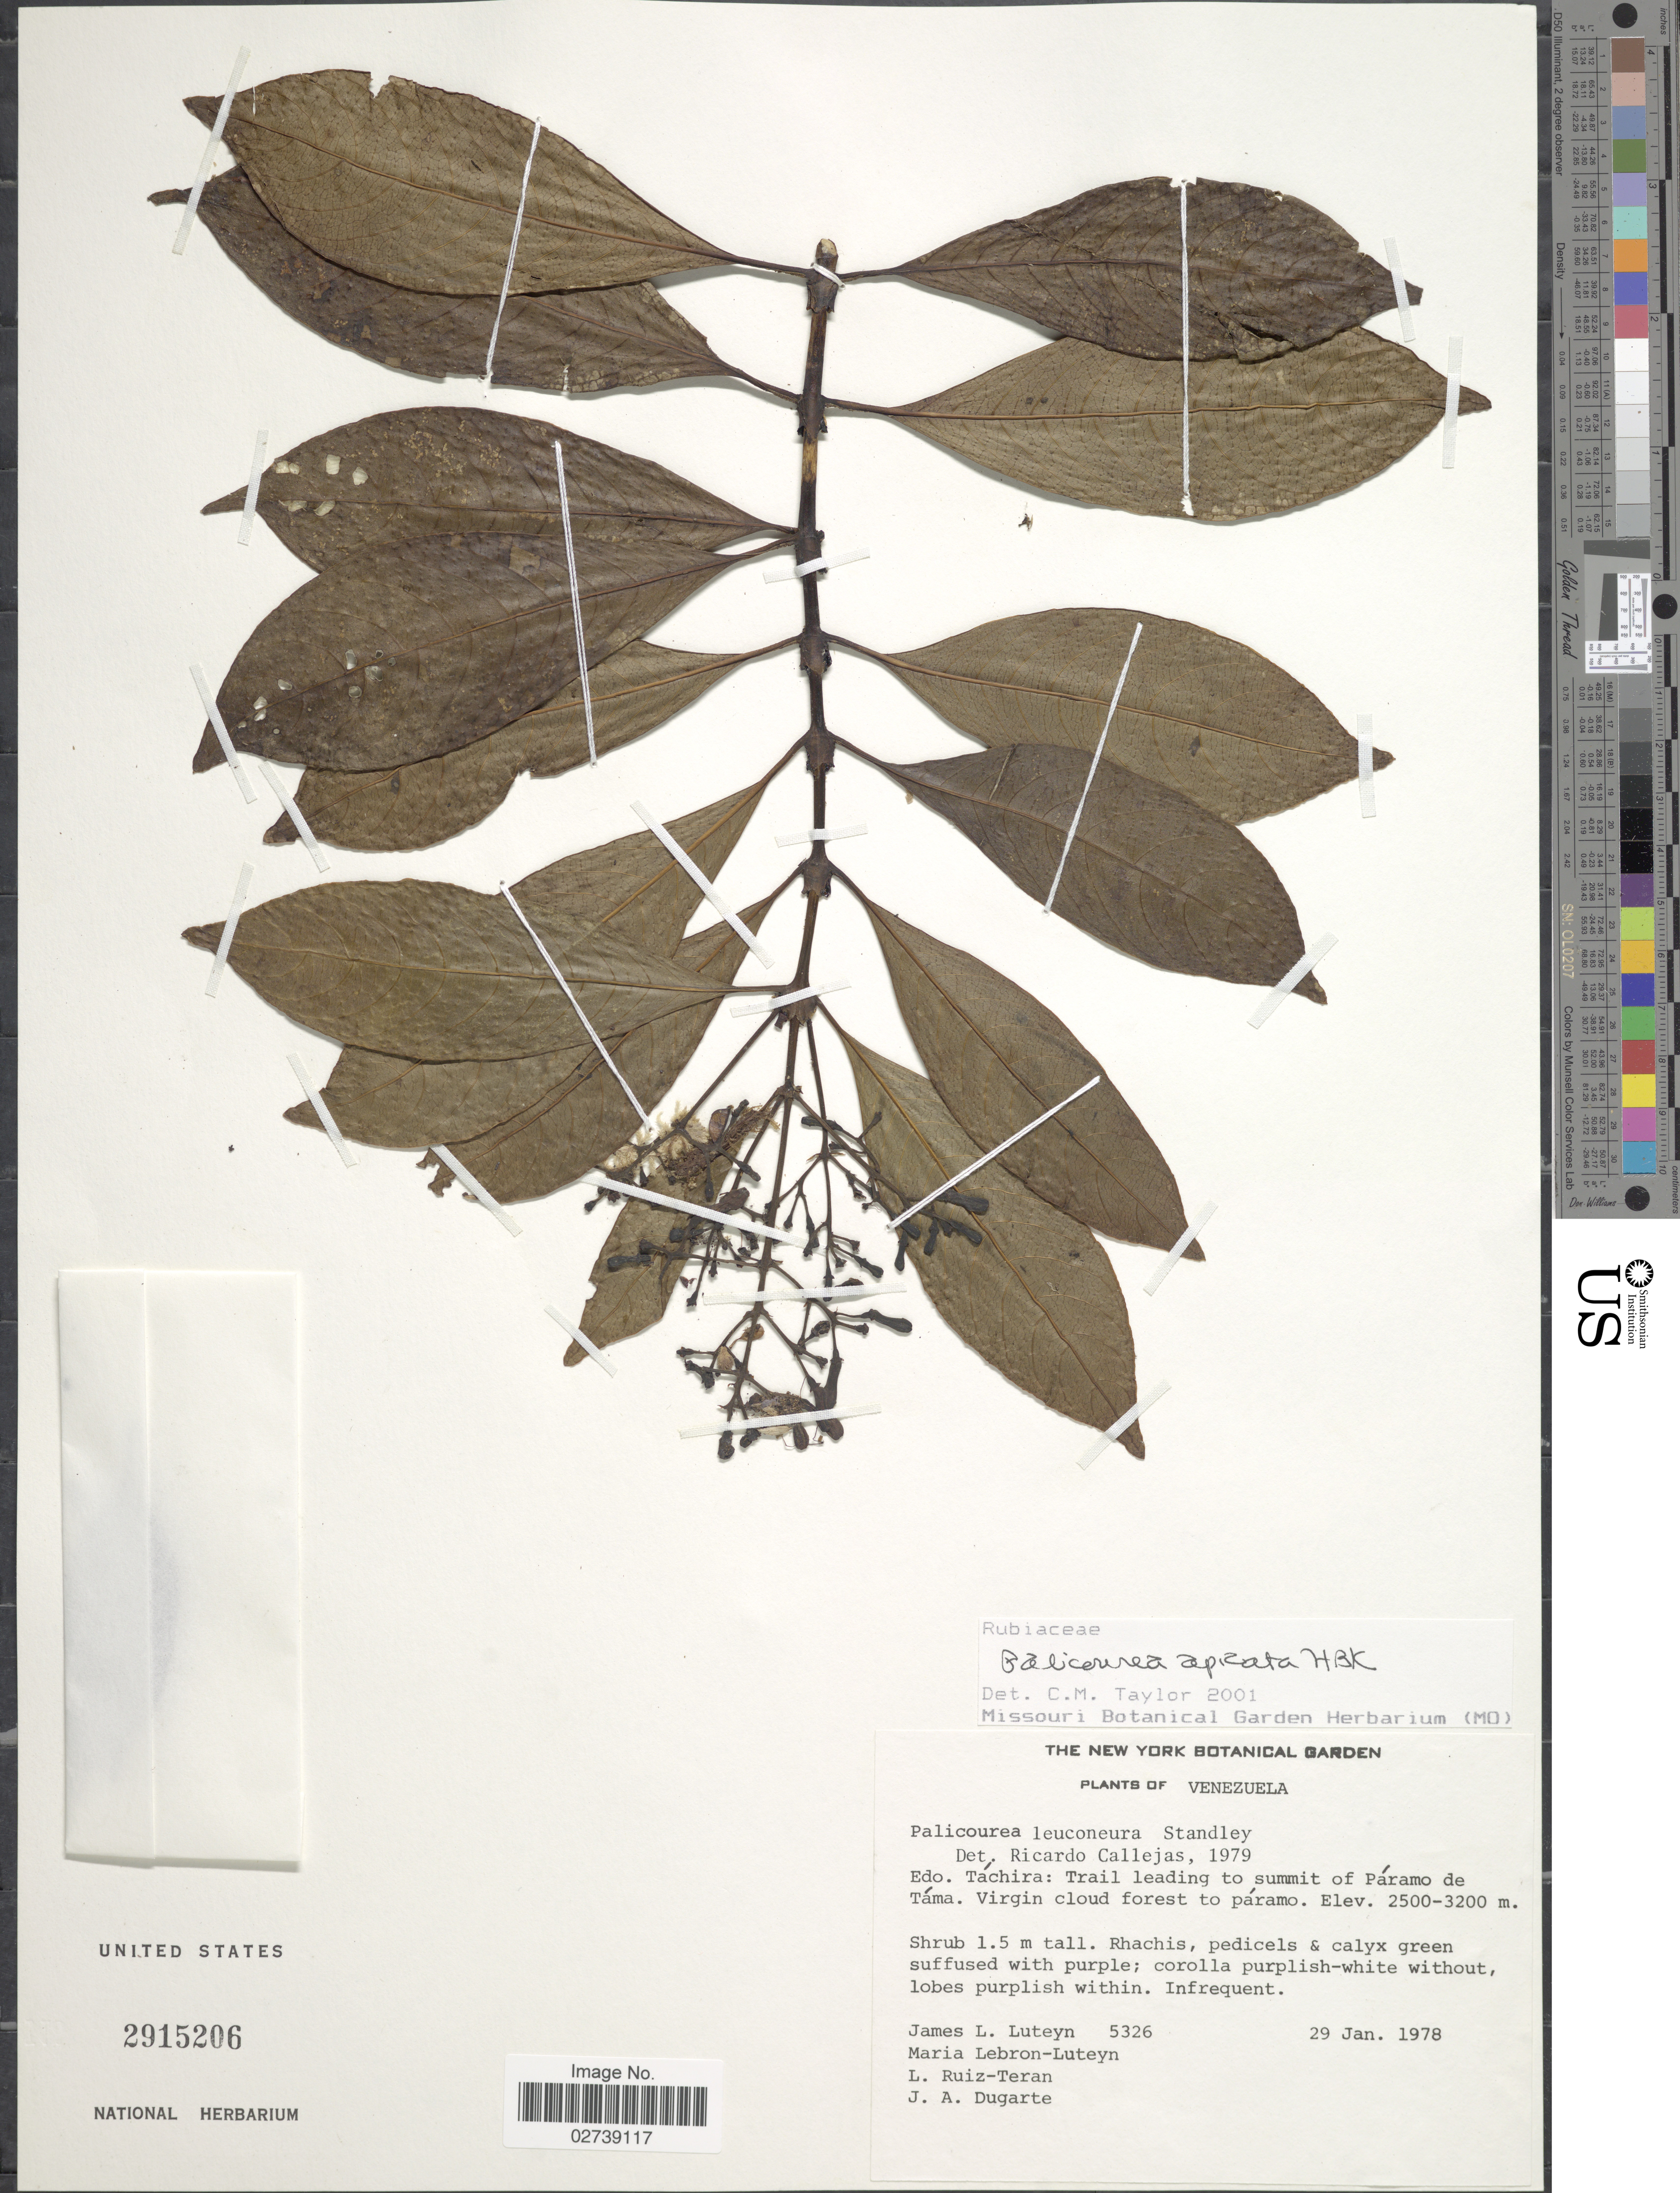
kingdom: Plantae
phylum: Tracheophyta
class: Magnoliopsida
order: Gentianales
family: Rubiaceae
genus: Palicourea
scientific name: Palicourea apicata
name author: Kunth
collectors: J. L. Luteyn, M. L. Lebrón-Luteyn, L. E. Ruíz-Terán & J. Dugarte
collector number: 5326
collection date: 1978-01-29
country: Venezuela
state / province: Tachira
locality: Trail leading to summit of Paramo de Tama. Virgin cloud forest to paramo.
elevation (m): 2500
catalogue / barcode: US 2915206